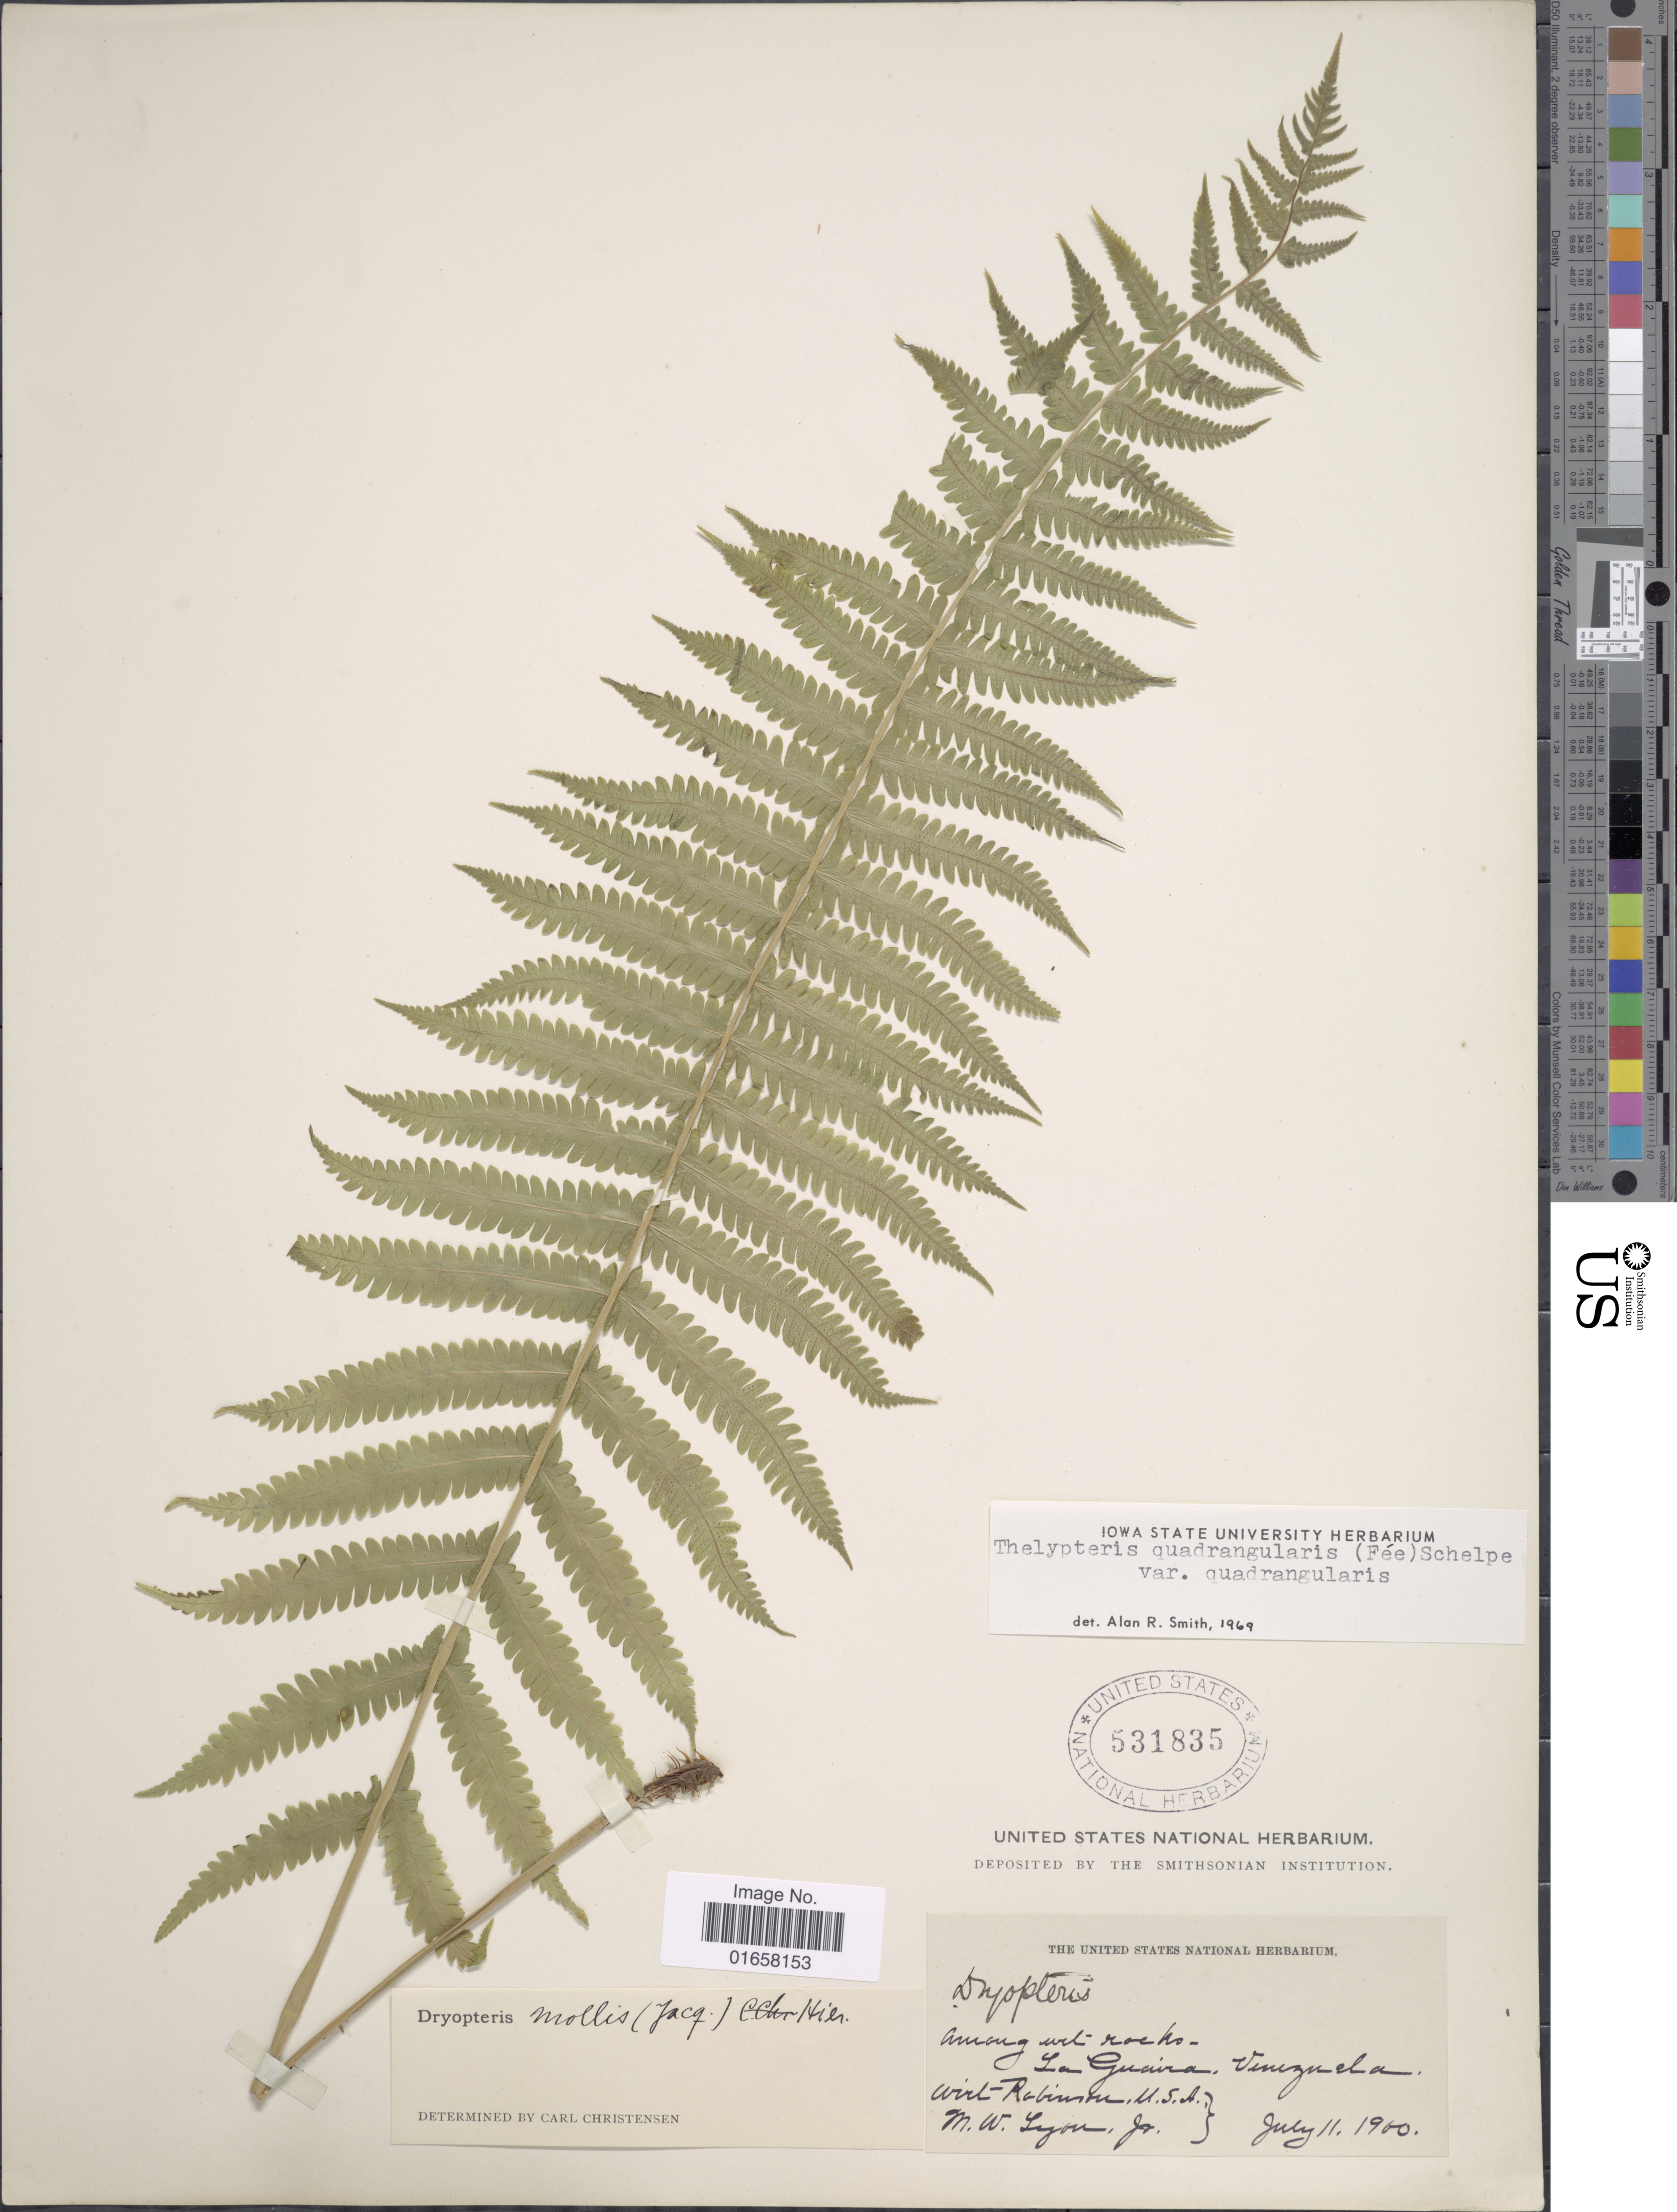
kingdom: Plantae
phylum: Tracheophyta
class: Polypodiopsida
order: Polypodiales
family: Thelypteridaceae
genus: Christella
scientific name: Christella hispidula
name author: (Decne.) Holttum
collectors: A. Robinson & M. Lyon Jr.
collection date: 1900-07-11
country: Venezuela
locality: La Guaira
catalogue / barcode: US 531835